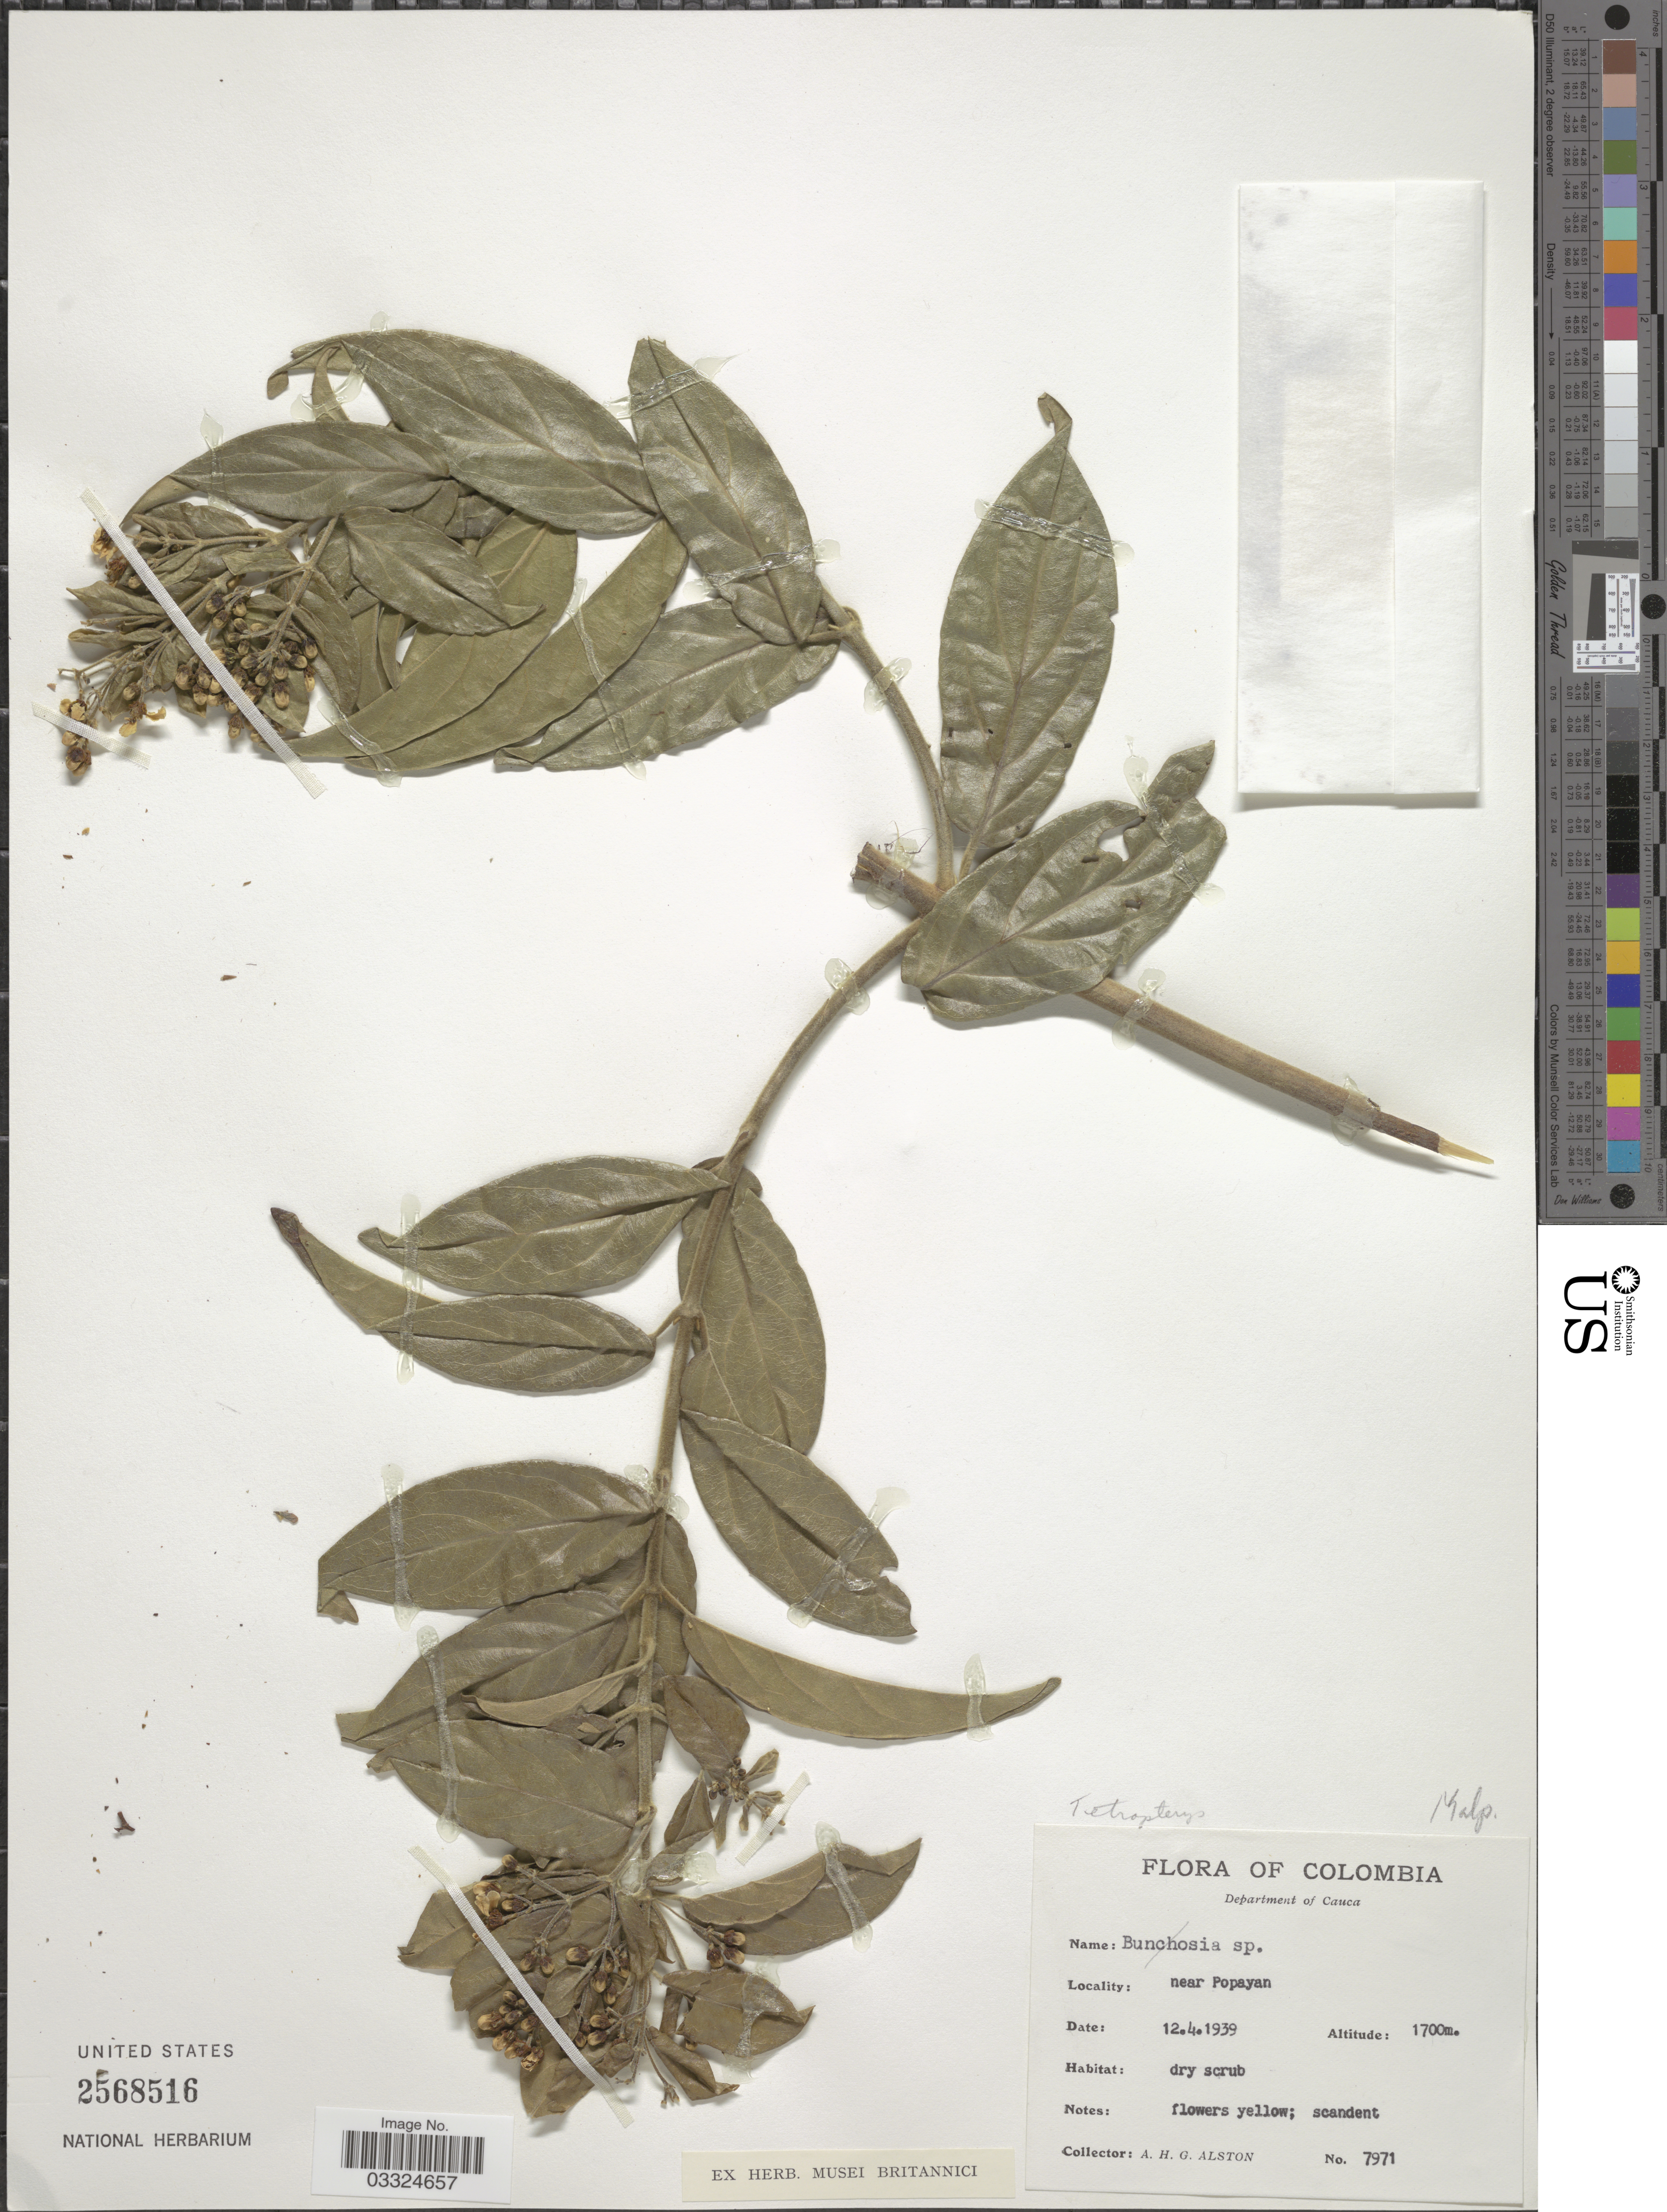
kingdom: Plantae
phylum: Tracheophyta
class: Magnoliopsida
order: Malpighiales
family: Malpighiaceae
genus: Tetrapterys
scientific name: Tetrapterys sp.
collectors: A. H. Alston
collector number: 7971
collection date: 1939-04-12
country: Colombia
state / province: Cauca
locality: Department of Cauca. Near Popayan.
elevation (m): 1700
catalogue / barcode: US 2568516